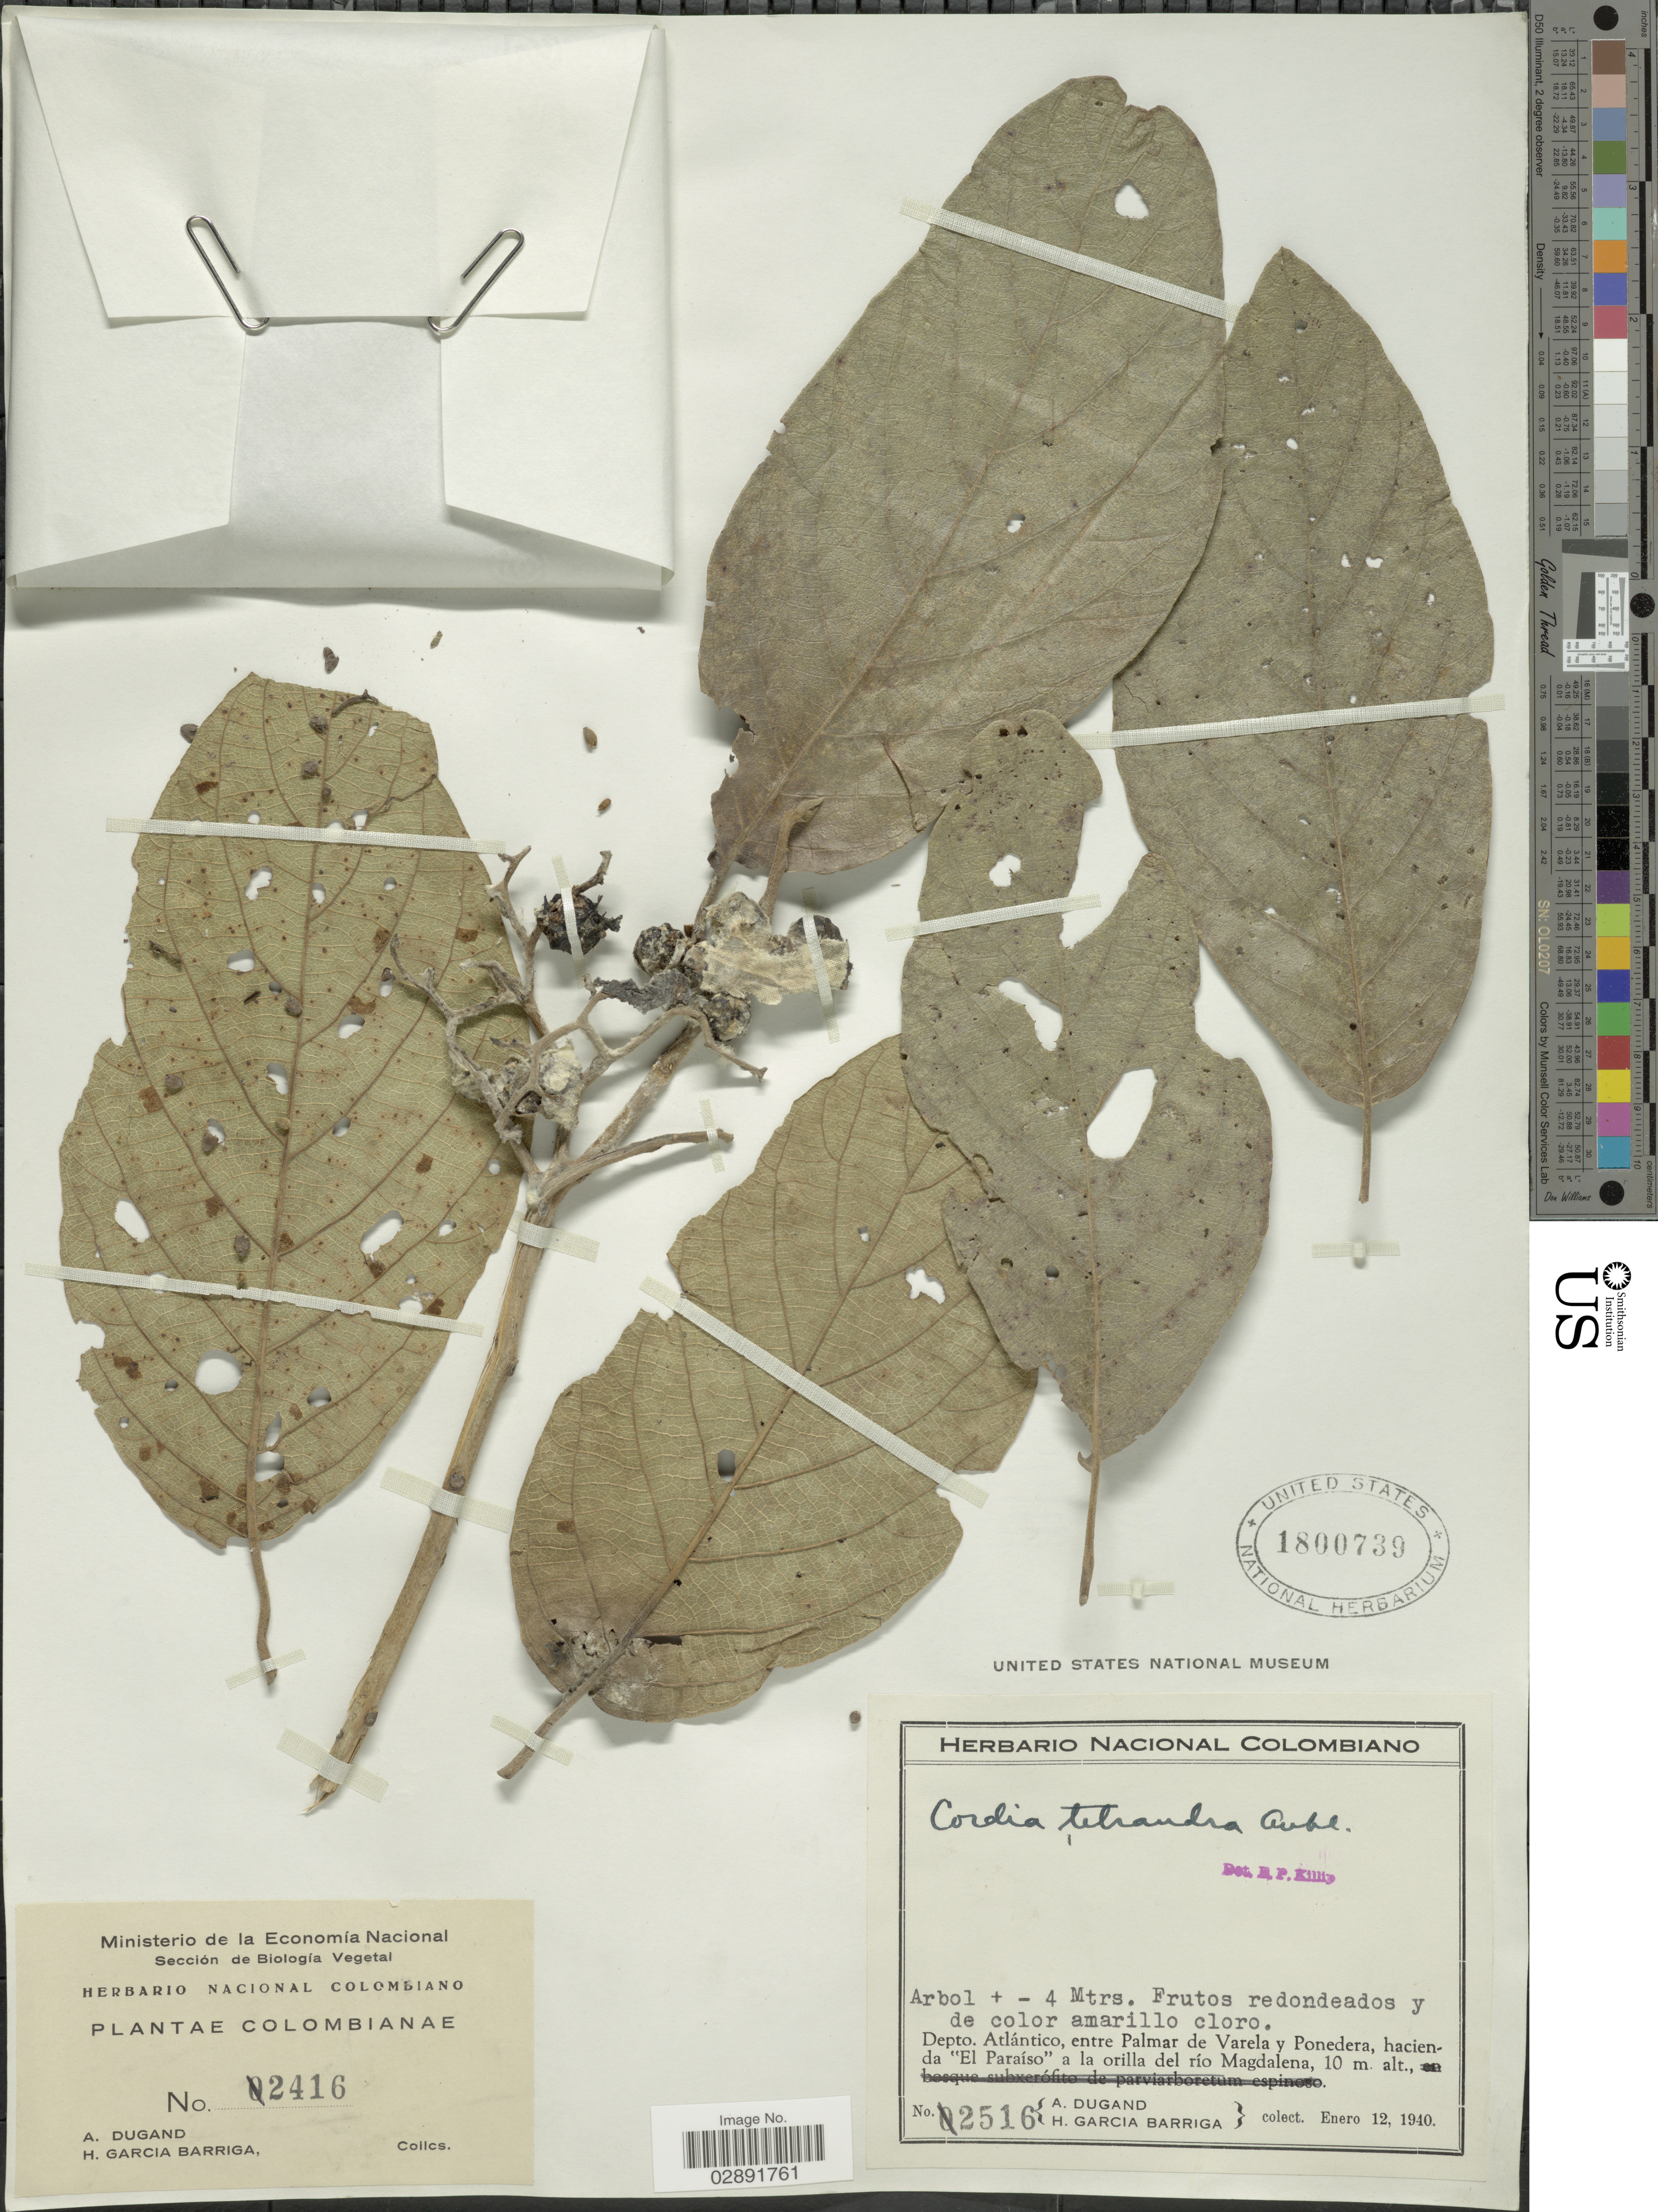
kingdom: Plantae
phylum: Tracheophyta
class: Magnoliopsida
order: Boraginales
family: Cordiaceae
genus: Cordia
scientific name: Cordia tetrandra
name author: Aubl.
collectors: A. Dugand & H. García Barriga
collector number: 2516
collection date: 1940-01-12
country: Colombia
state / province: Atlántico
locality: Depto. Atlántico, entre Palmar de Varela y Ponedera, hacienda "El Paraíso" a la orilla del río Magdalena.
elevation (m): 10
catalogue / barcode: US 1800739